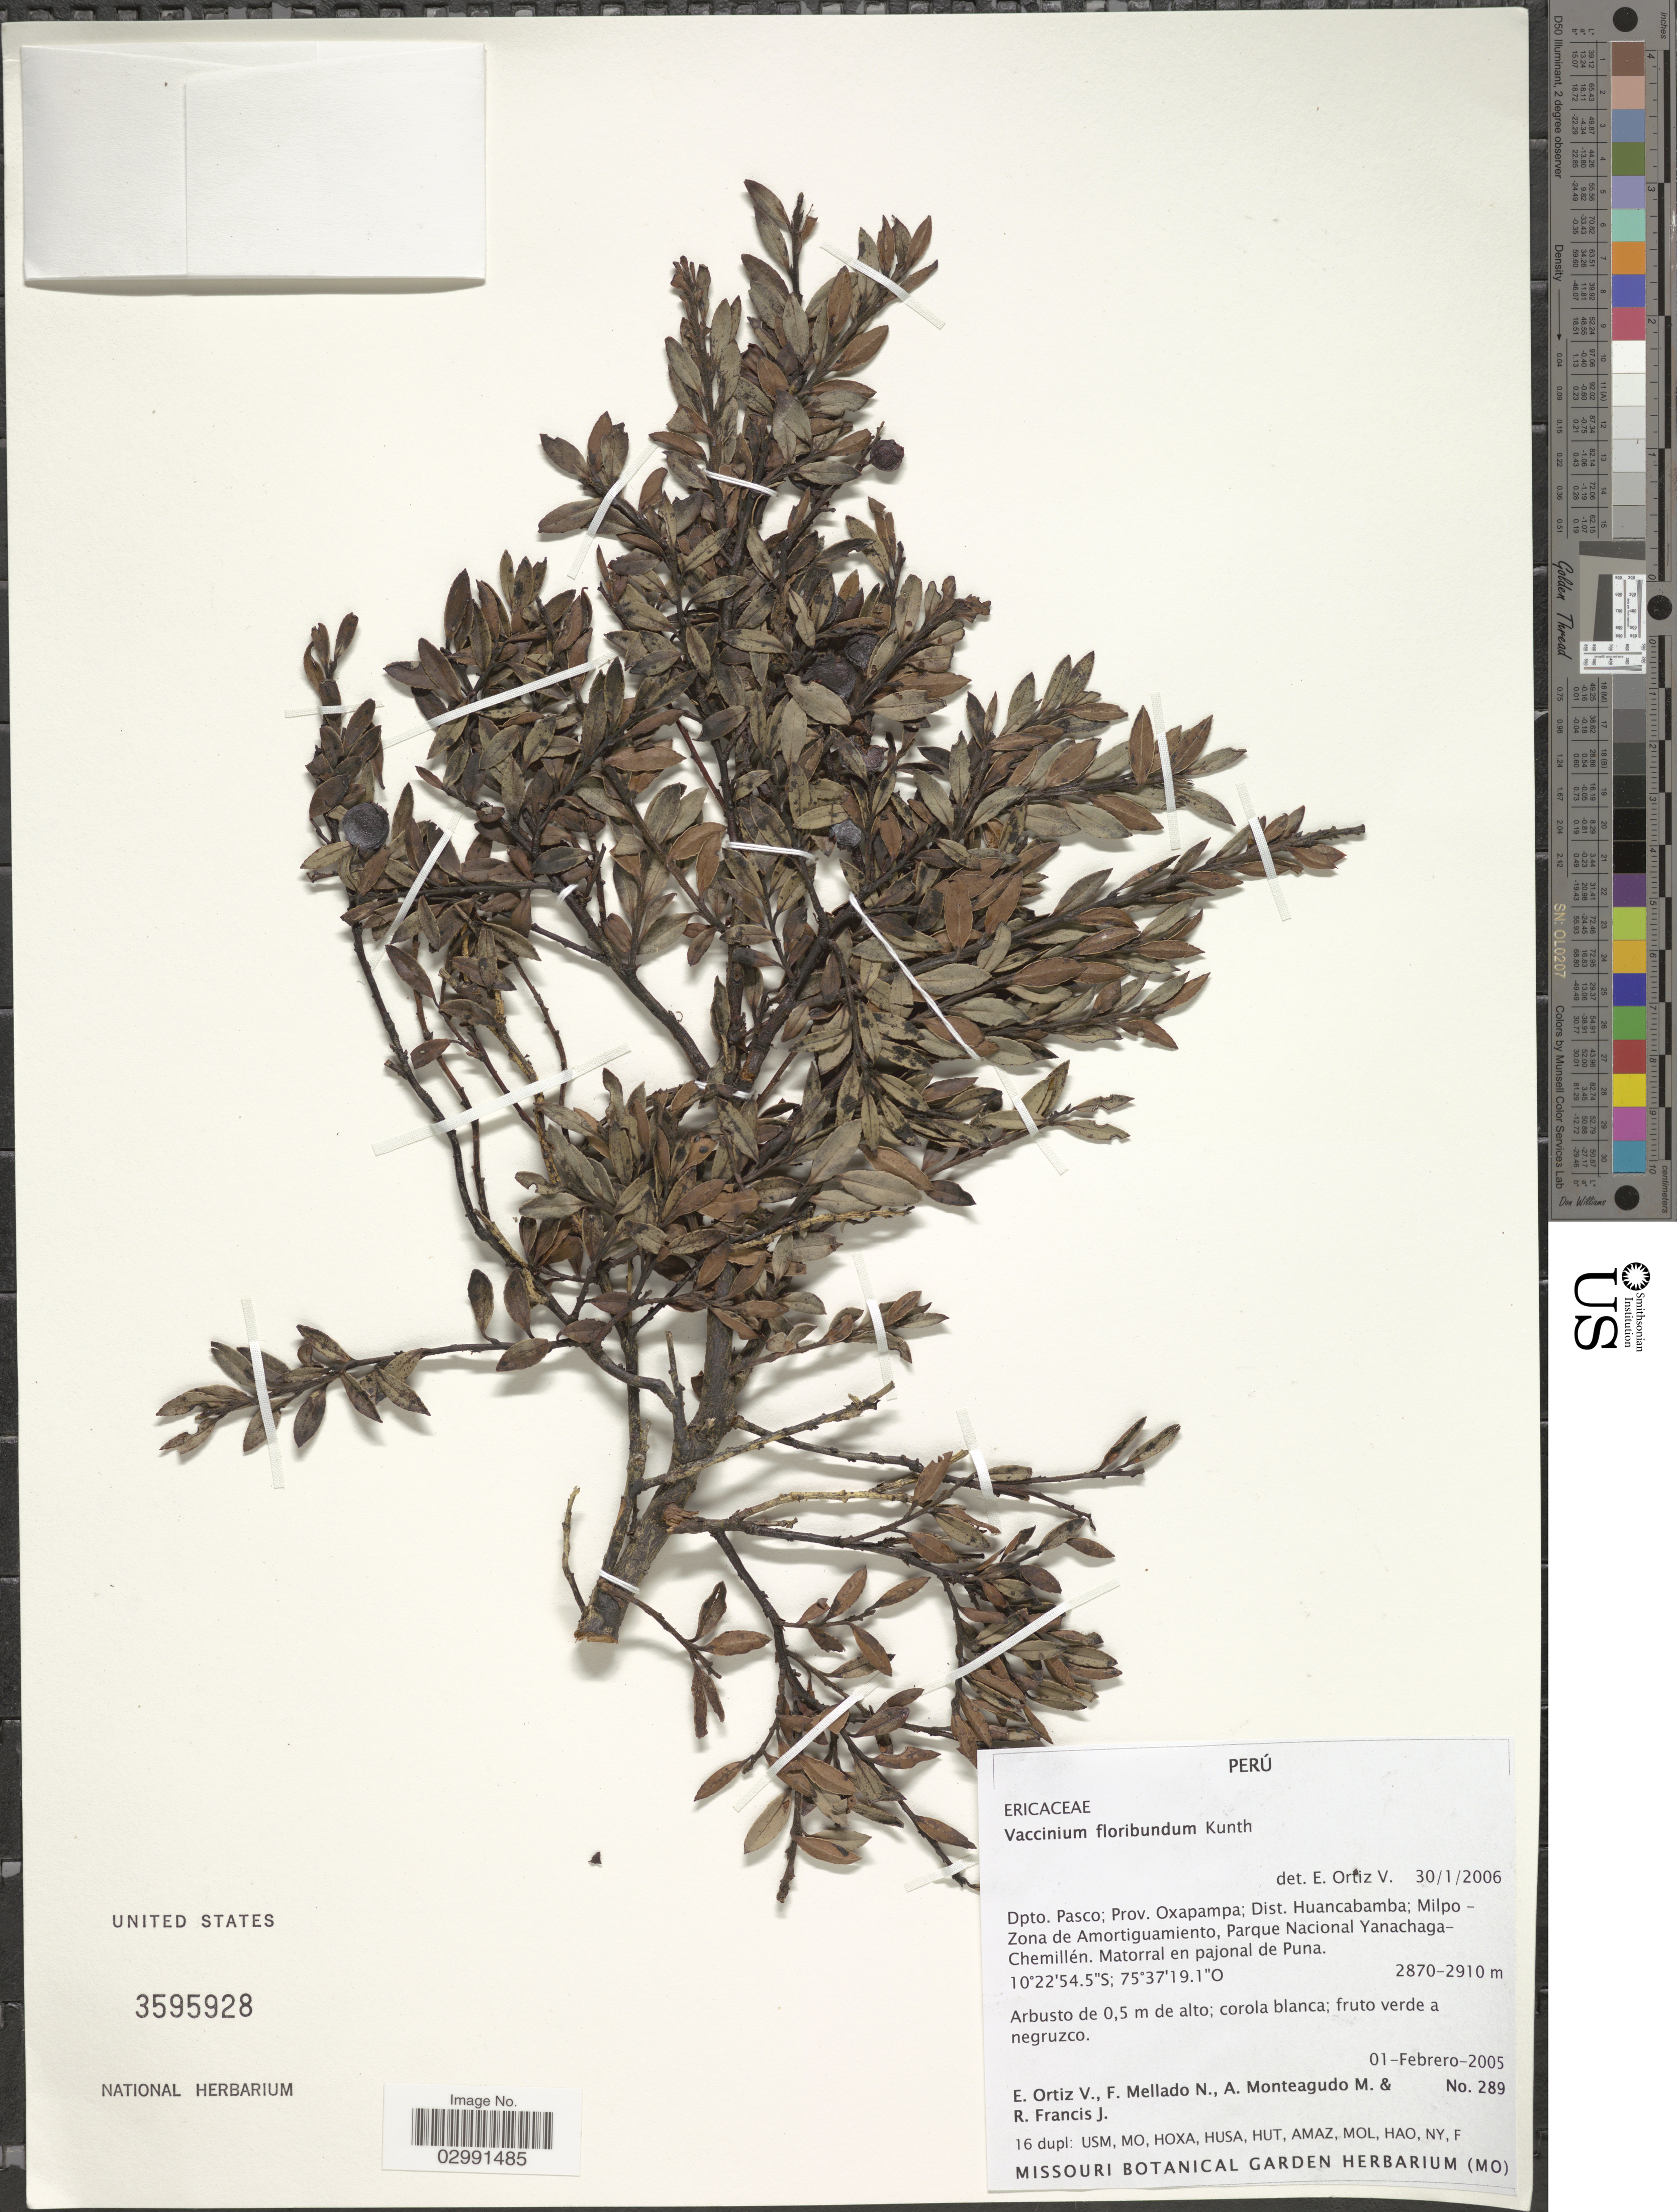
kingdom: Plantae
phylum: Tracheophyta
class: Magnoliopsida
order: Ericales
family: Ericaceae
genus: Vaccinium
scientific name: Vaccinium floribundum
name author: Kunth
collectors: E. Ortiz V., F. Mellado N., A. Monteagudo & R. Francis J.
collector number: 289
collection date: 2005-02-01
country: Peru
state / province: Pasco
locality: Dpto. Pasco; Prov. Oxapampa; Dist. Huancabamba; Milpo - Zona de Amortiguamiento, Parque Nacional Yanachaga-Chemillén. Matorral en pajonal de Puna.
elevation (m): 2870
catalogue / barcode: US 3595928